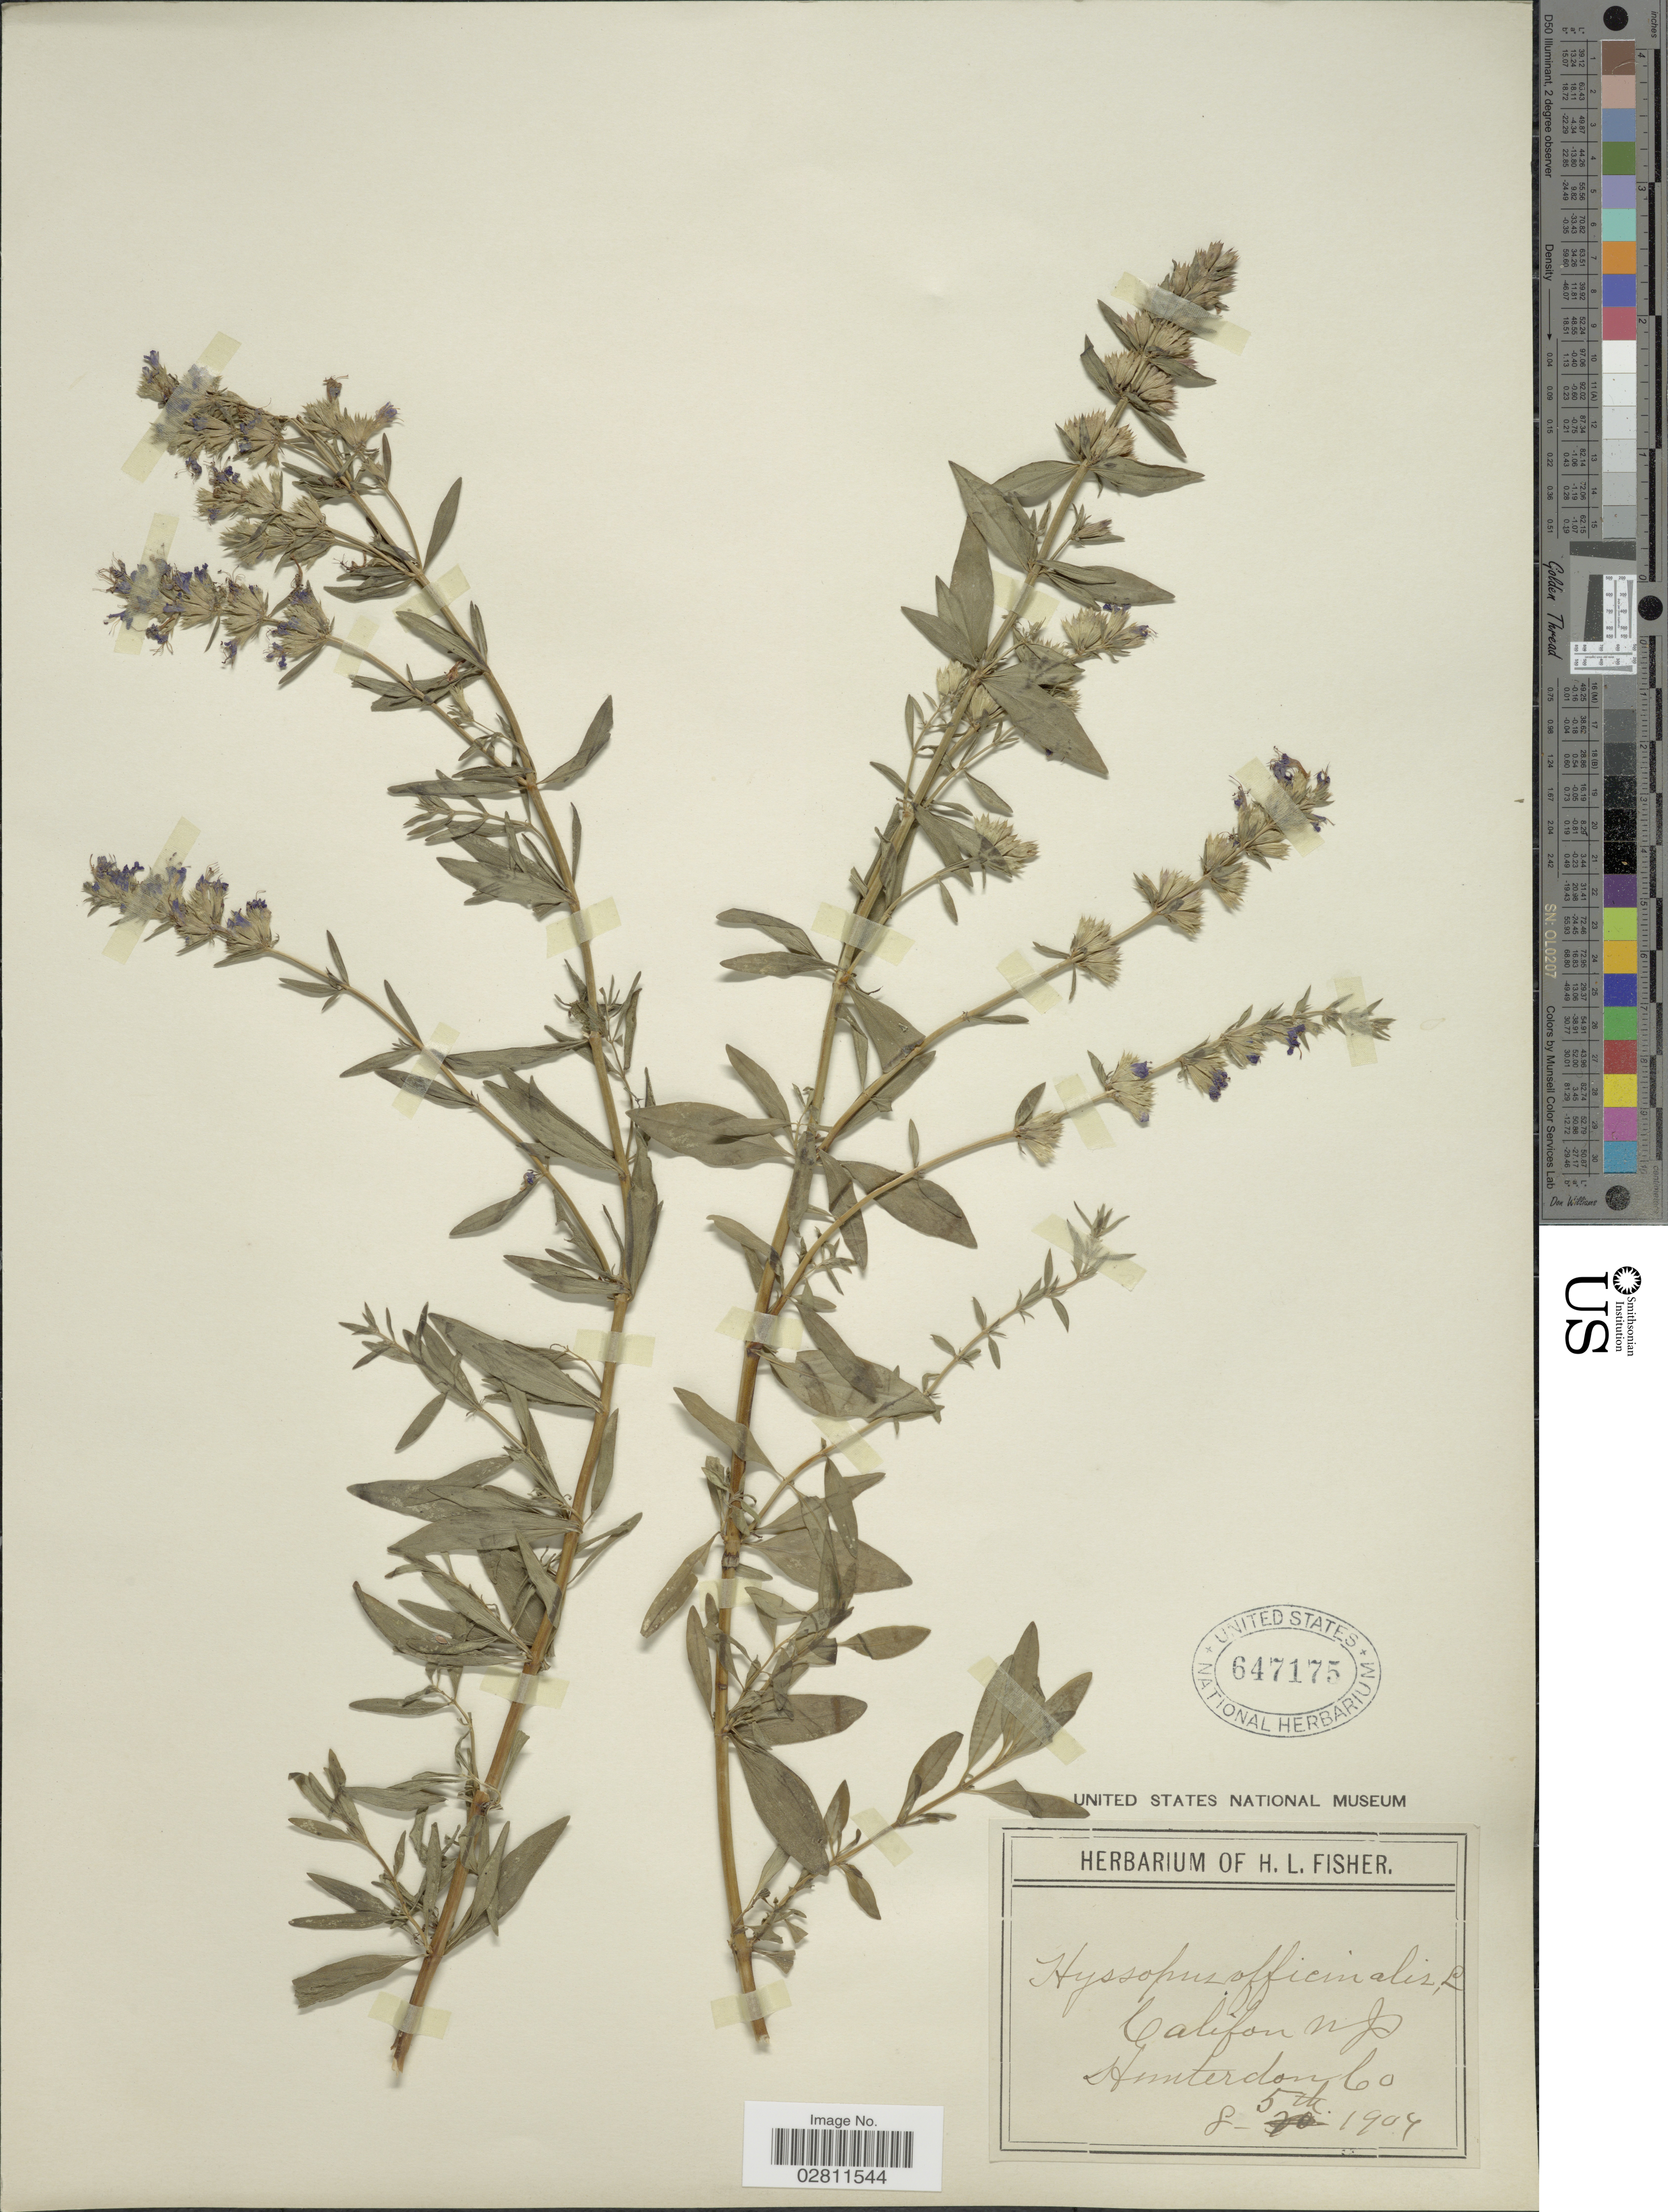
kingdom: Plantae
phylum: Tracheophyta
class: Magnoliopsida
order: Lamiales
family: Lamiaceae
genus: Hyssopus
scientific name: Hyssopus officinalis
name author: L.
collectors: ex herb. of H. L. Fisher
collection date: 1904-08-05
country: United States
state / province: New Jersey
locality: Califon, Hunterdon Co.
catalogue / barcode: US 647175